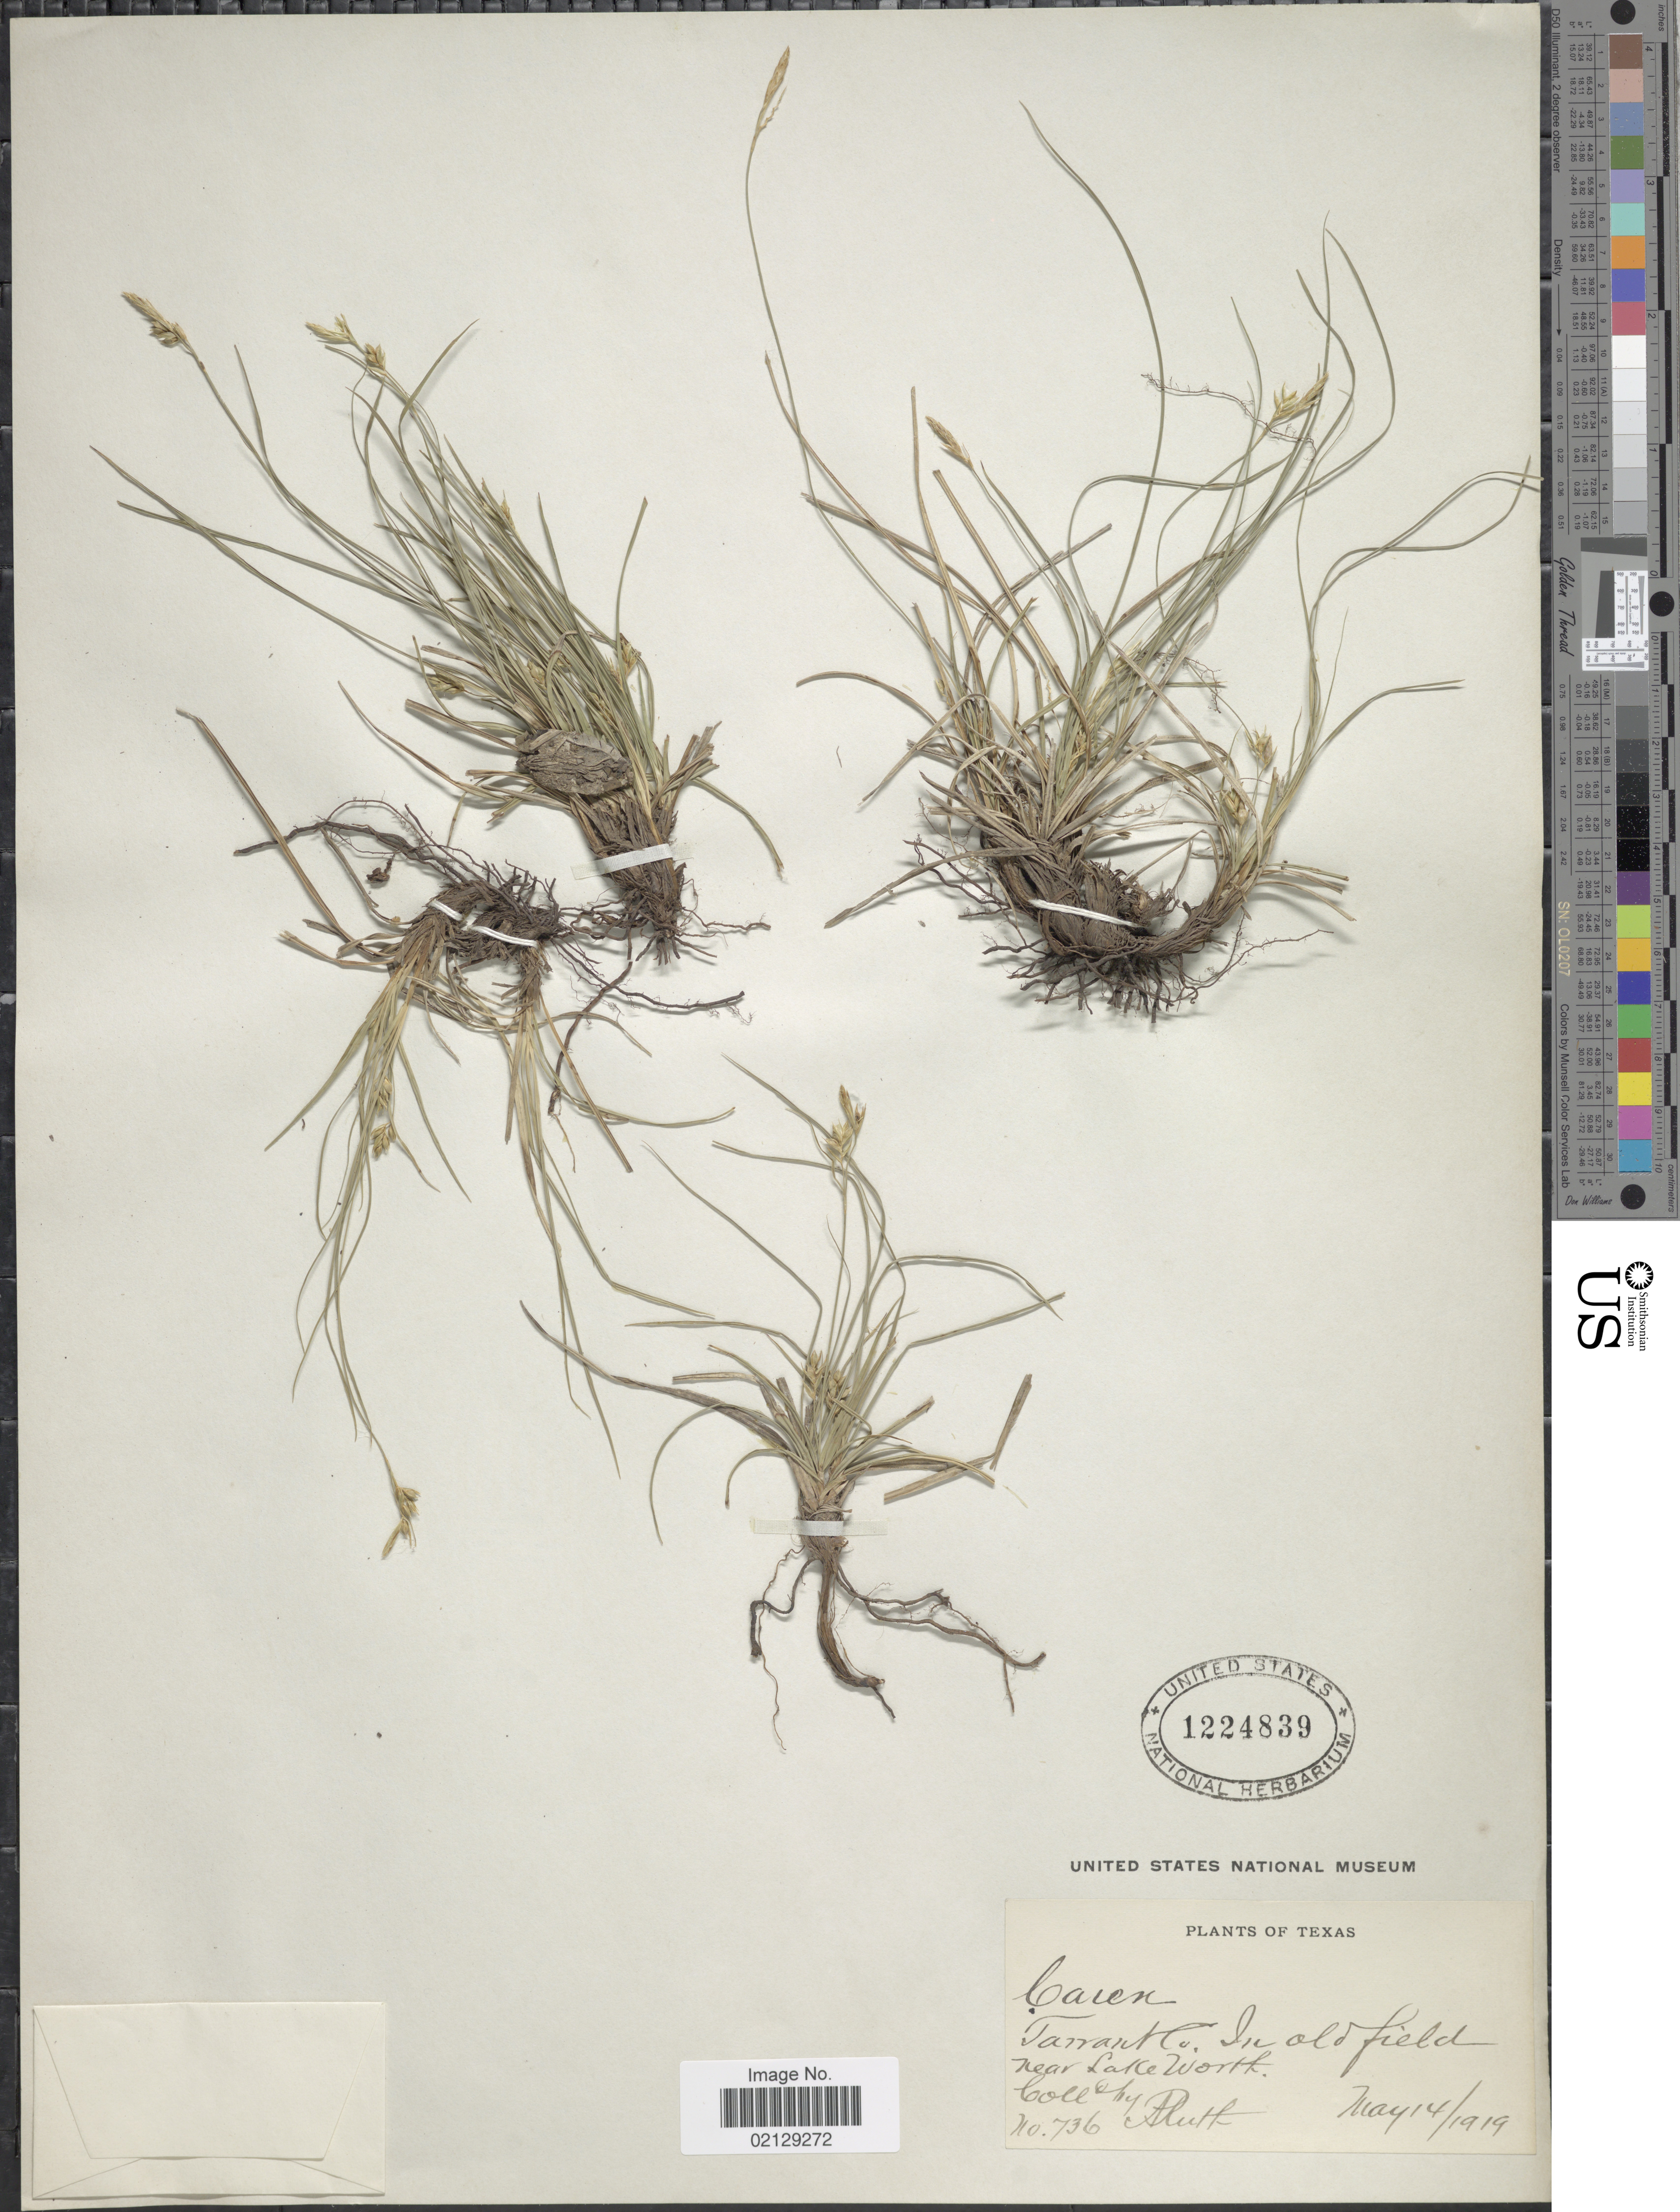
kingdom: Plantae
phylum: Tracheophyta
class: Liliopsida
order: Poales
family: Cyperaceae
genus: Carex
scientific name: Carex planostachys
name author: Kunze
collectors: A. Ruth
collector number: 736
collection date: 1919-05-14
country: United States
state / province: Texas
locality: Tarrant Co., In old field near Lake Worth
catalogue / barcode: US 1224839